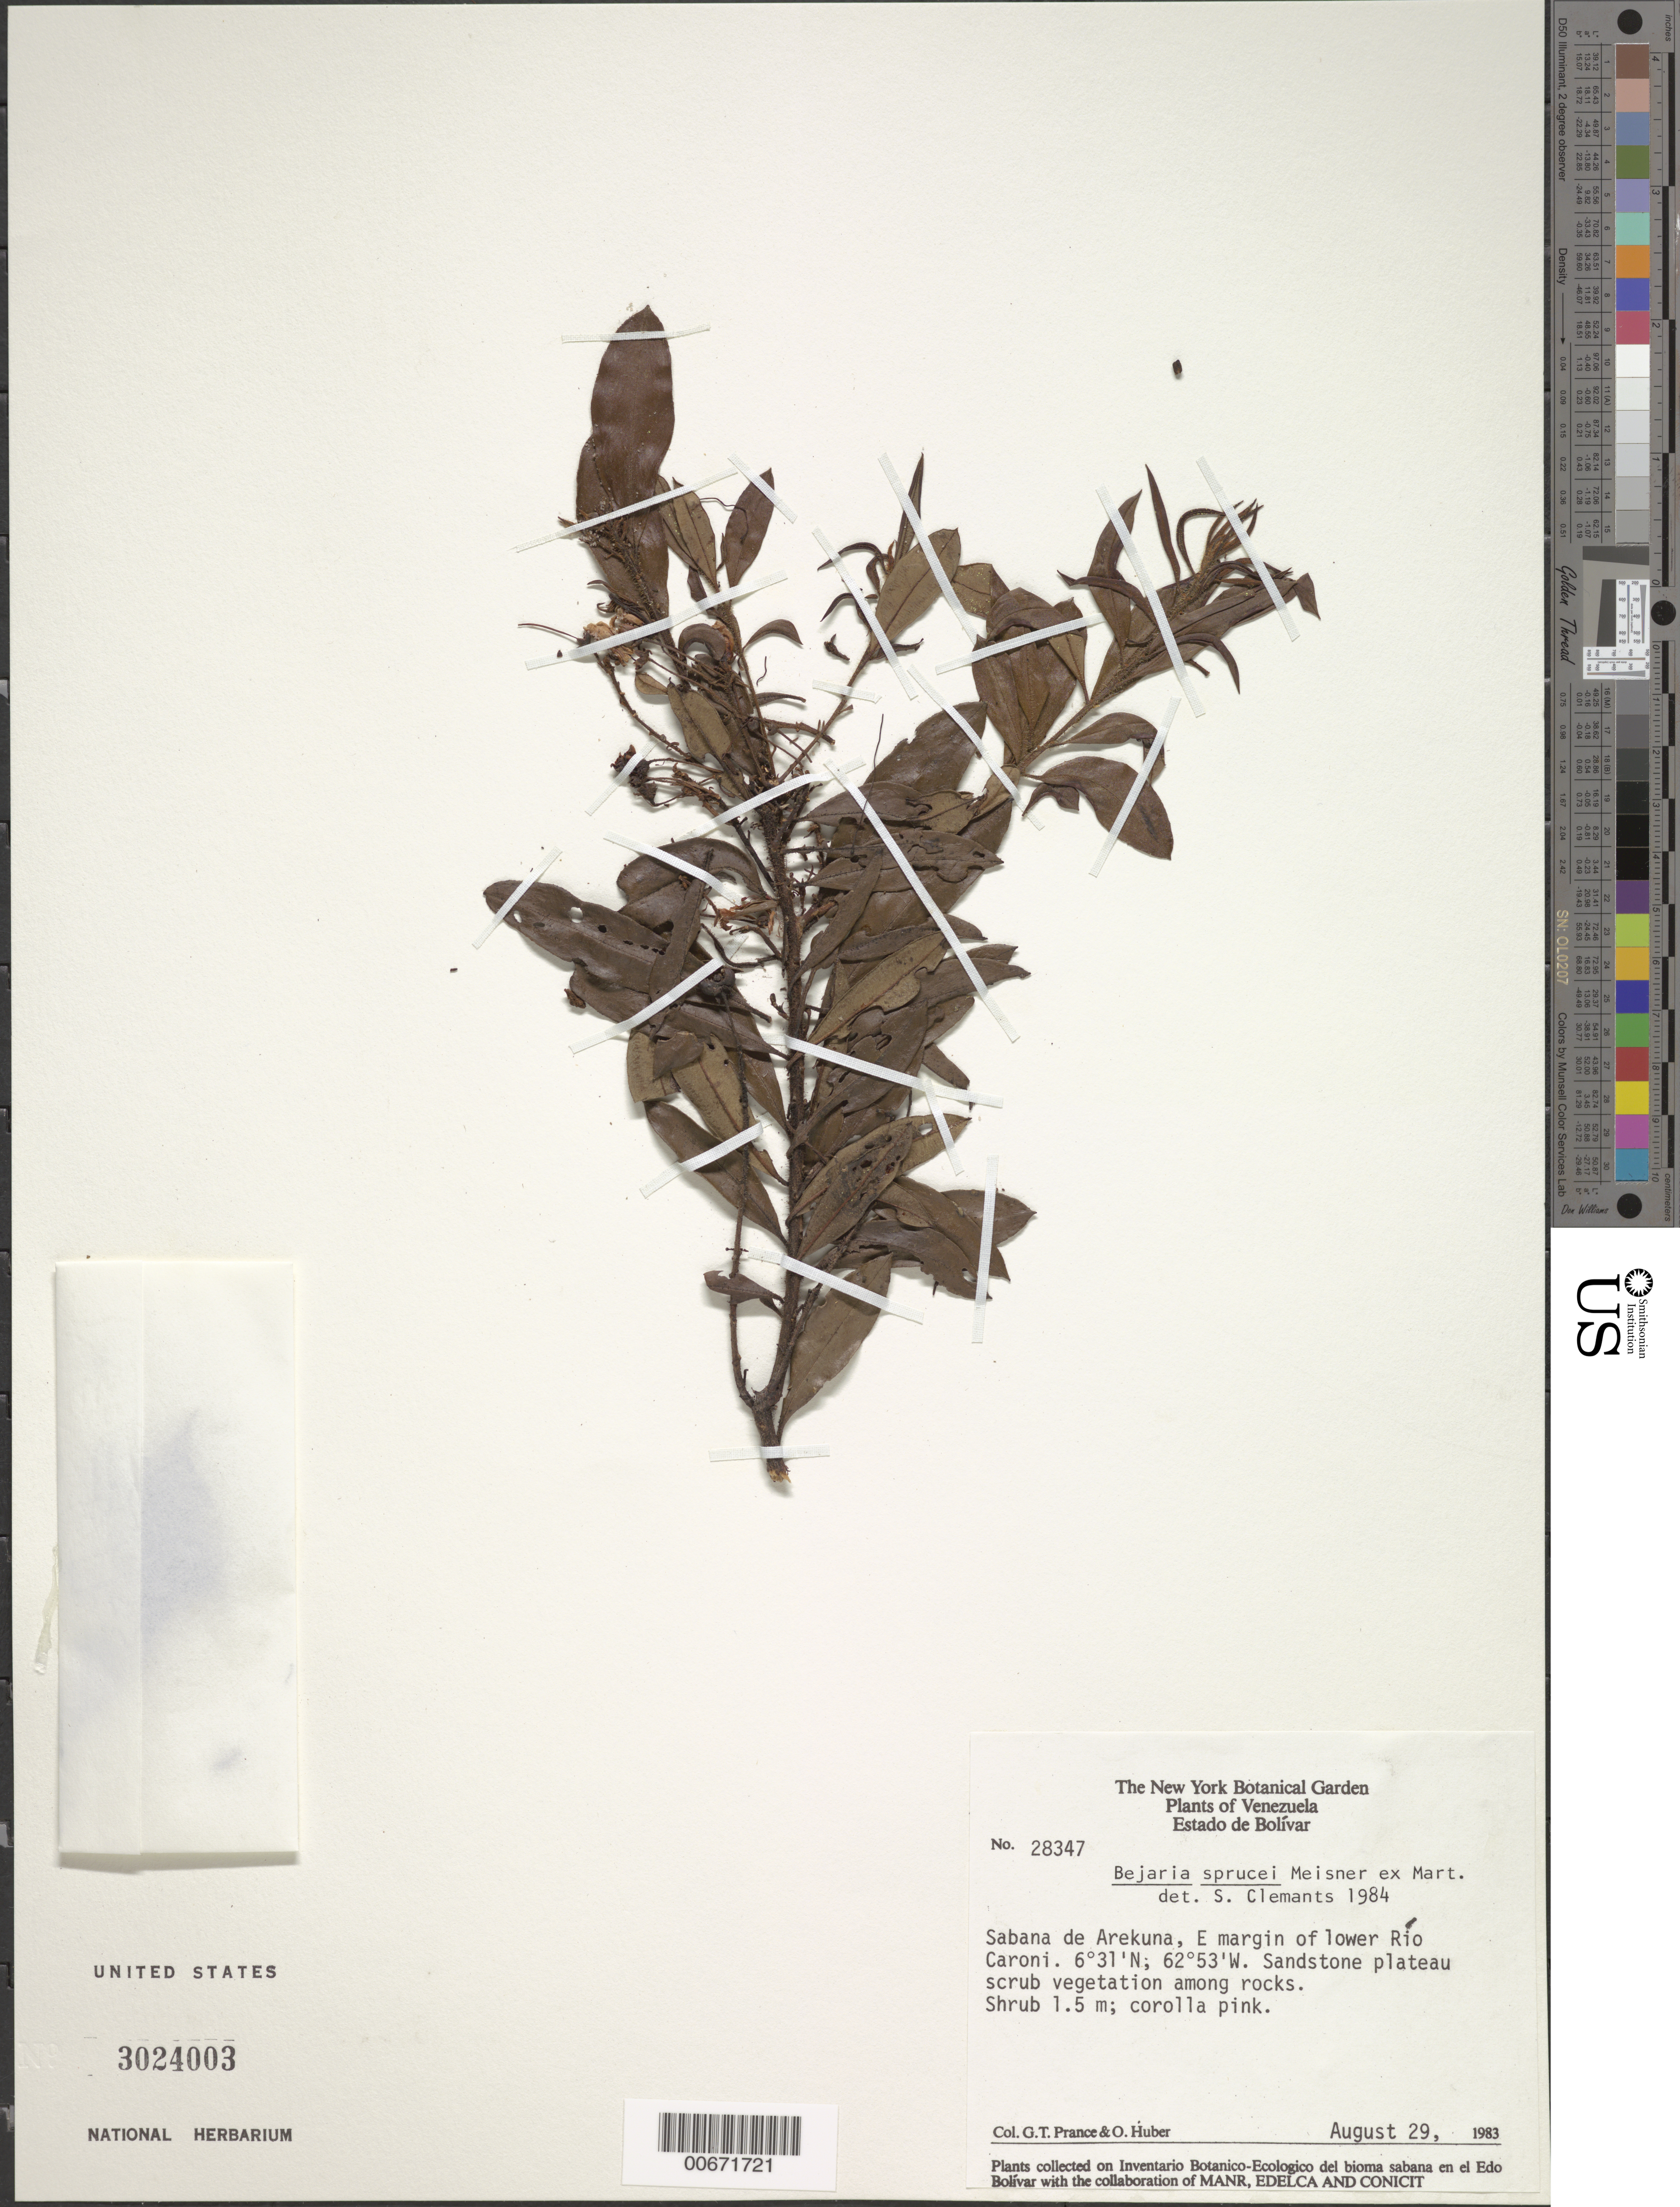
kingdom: Plantae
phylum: Tracheophyta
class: Magnoliopsida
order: Ericales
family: Ericaceae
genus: Bejaria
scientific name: Bejaria sprucei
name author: Meisn.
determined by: Clemants, S. E.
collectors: G. T. Prance & O. Huber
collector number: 28347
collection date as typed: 29-Aug-83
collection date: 1983-08-29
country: Venezuela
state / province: Bolívar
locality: Sabana de Arekuna, E margin of lower Río Caroní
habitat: Sandstone plateau scrub vegetation among rocks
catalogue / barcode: US 3024003